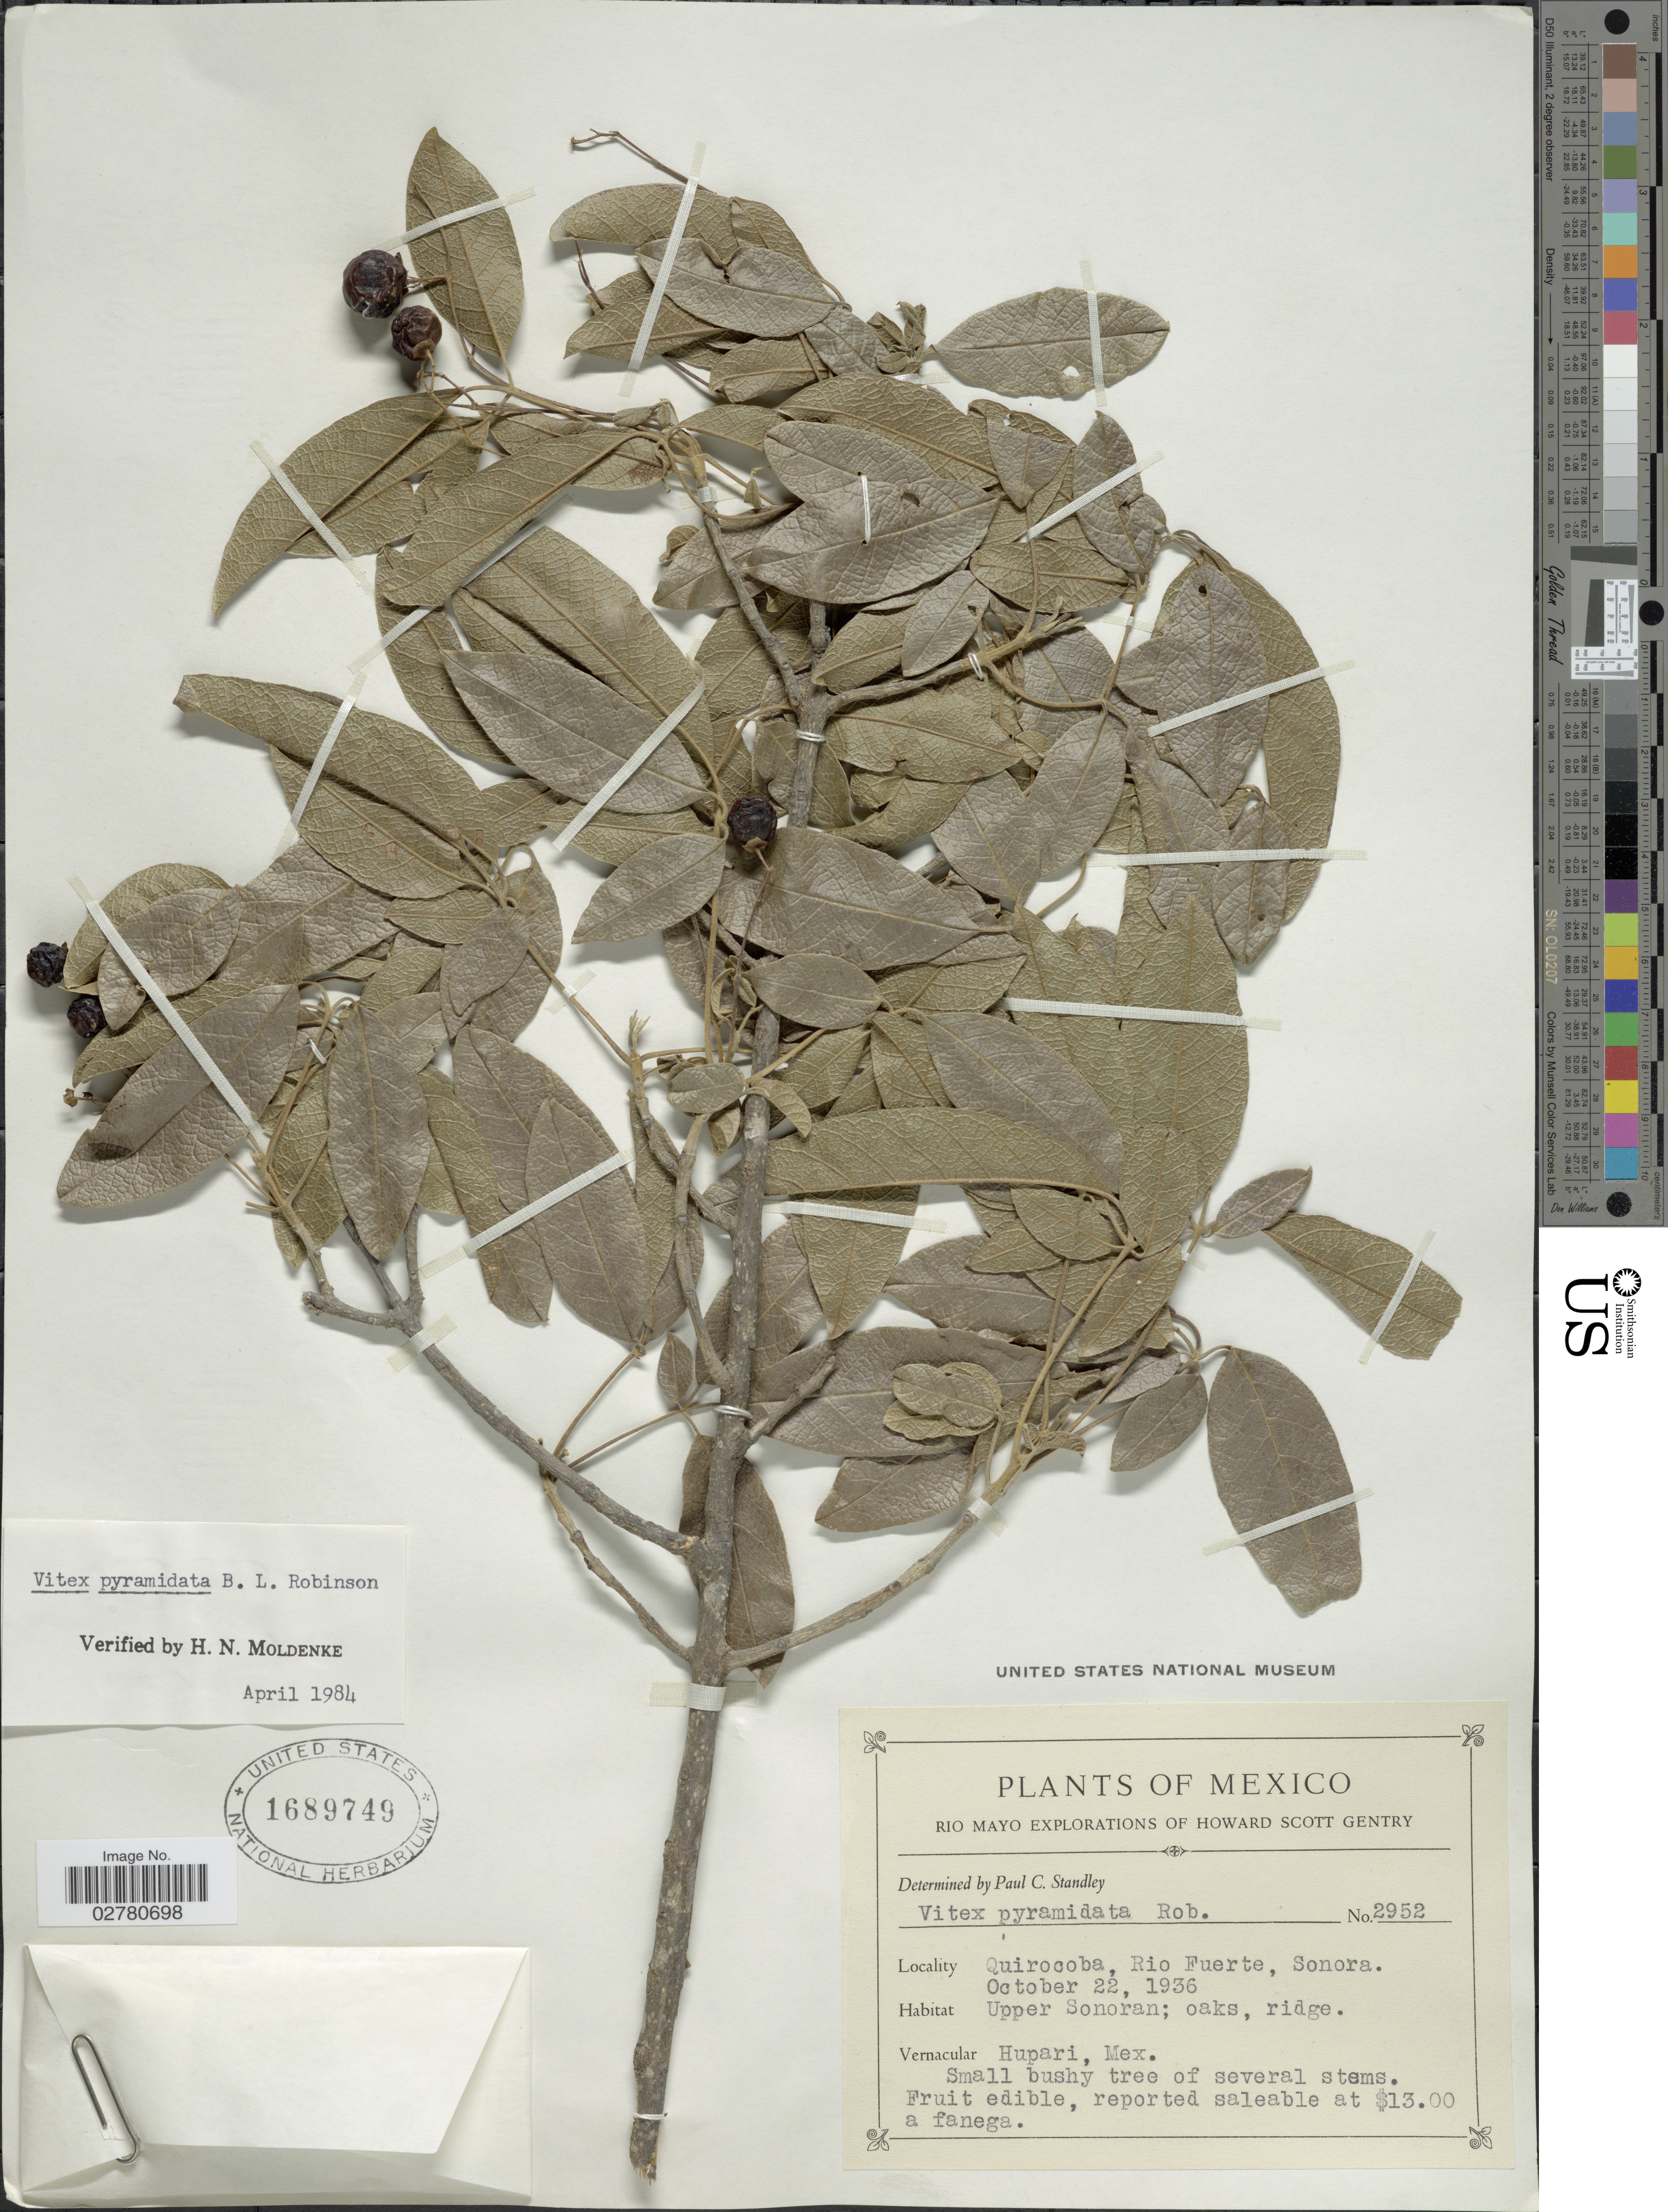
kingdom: Plantae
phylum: Tracheophyta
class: Magnoliopsida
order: Lamiales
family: Lamiaceae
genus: Vitex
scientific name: Vitex pyramidata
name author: B.L. Rob.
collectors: H. S. Gentry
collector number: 2952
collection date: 1936-10-22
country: Mexico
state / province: Sonora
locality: Rio Mayo. Quirocoba, Rio Fuerte. Upper Sonoran.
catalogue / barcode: US 1689749